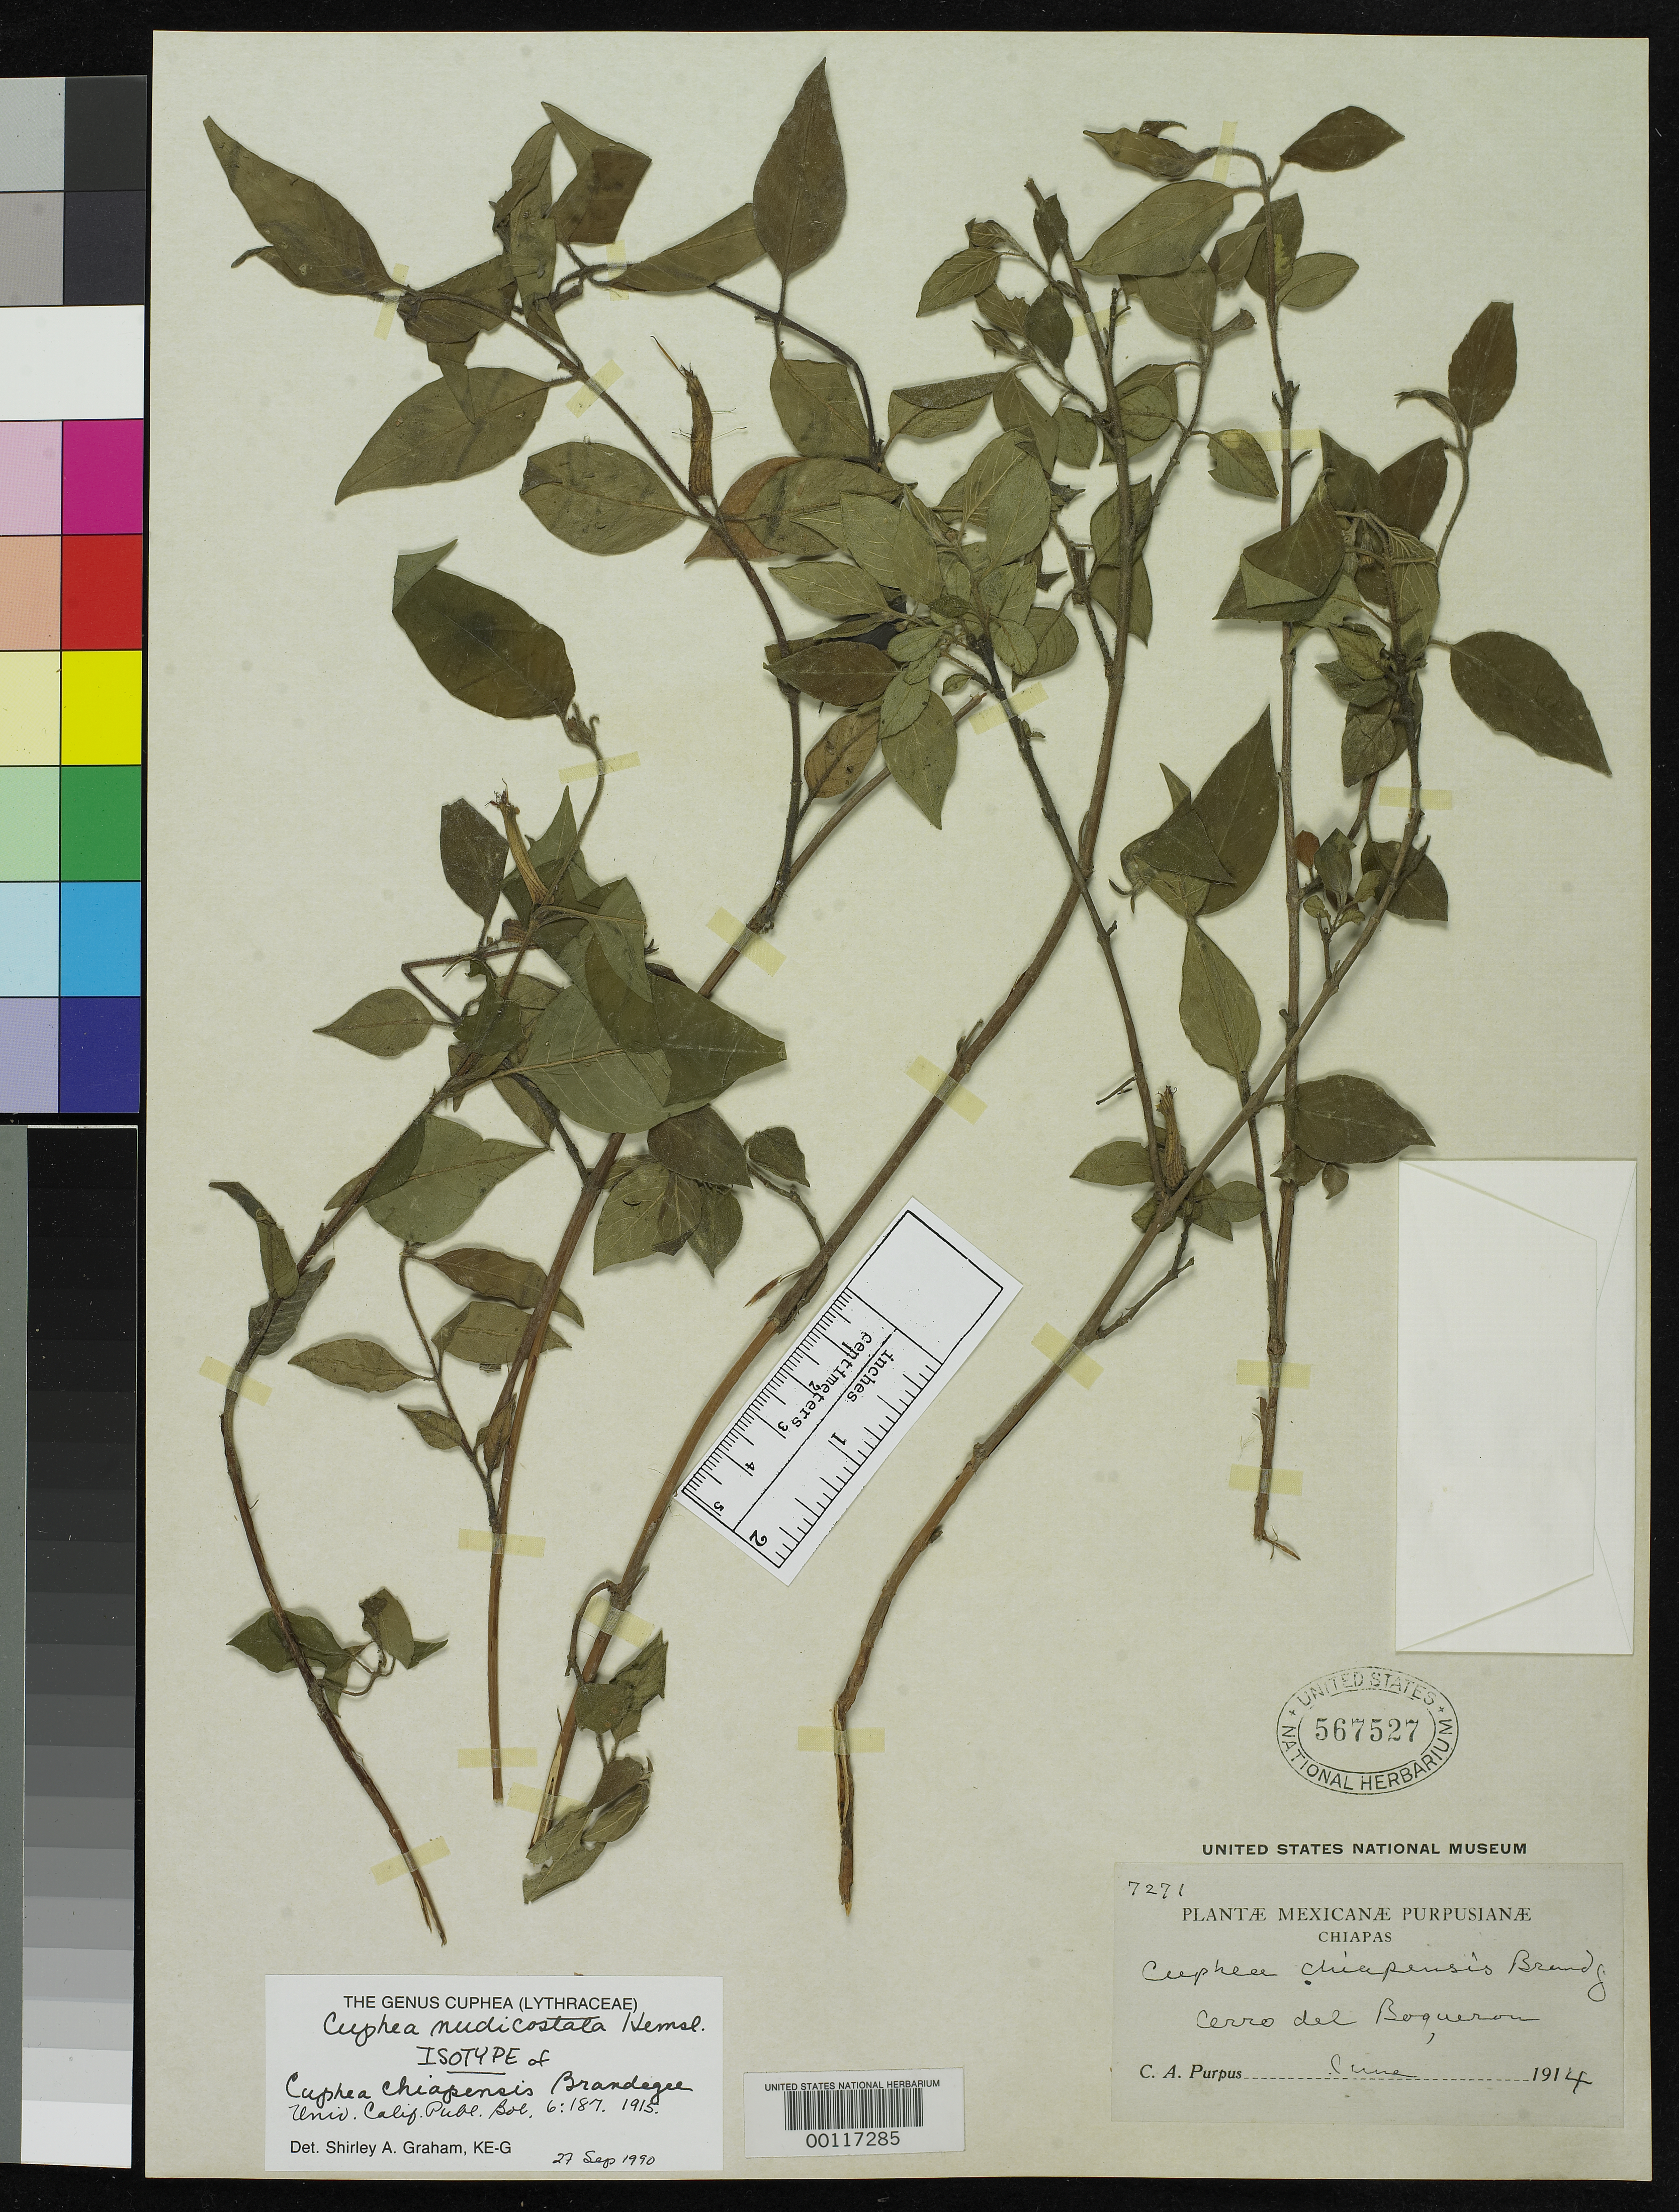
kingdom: Plantae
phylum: Tracheophyta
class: Magnoliopsida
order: Myrtales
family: Lythraceae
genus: Cuphea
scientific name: Cuphea chiapensis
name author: Brandegee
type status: Isotype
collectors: C. A. Purpus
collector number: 7271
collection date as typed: Jun 1914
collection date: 1914-06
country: Mexico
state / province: Chiapas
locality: Cerro del Boqueron.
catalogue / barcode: US 567527